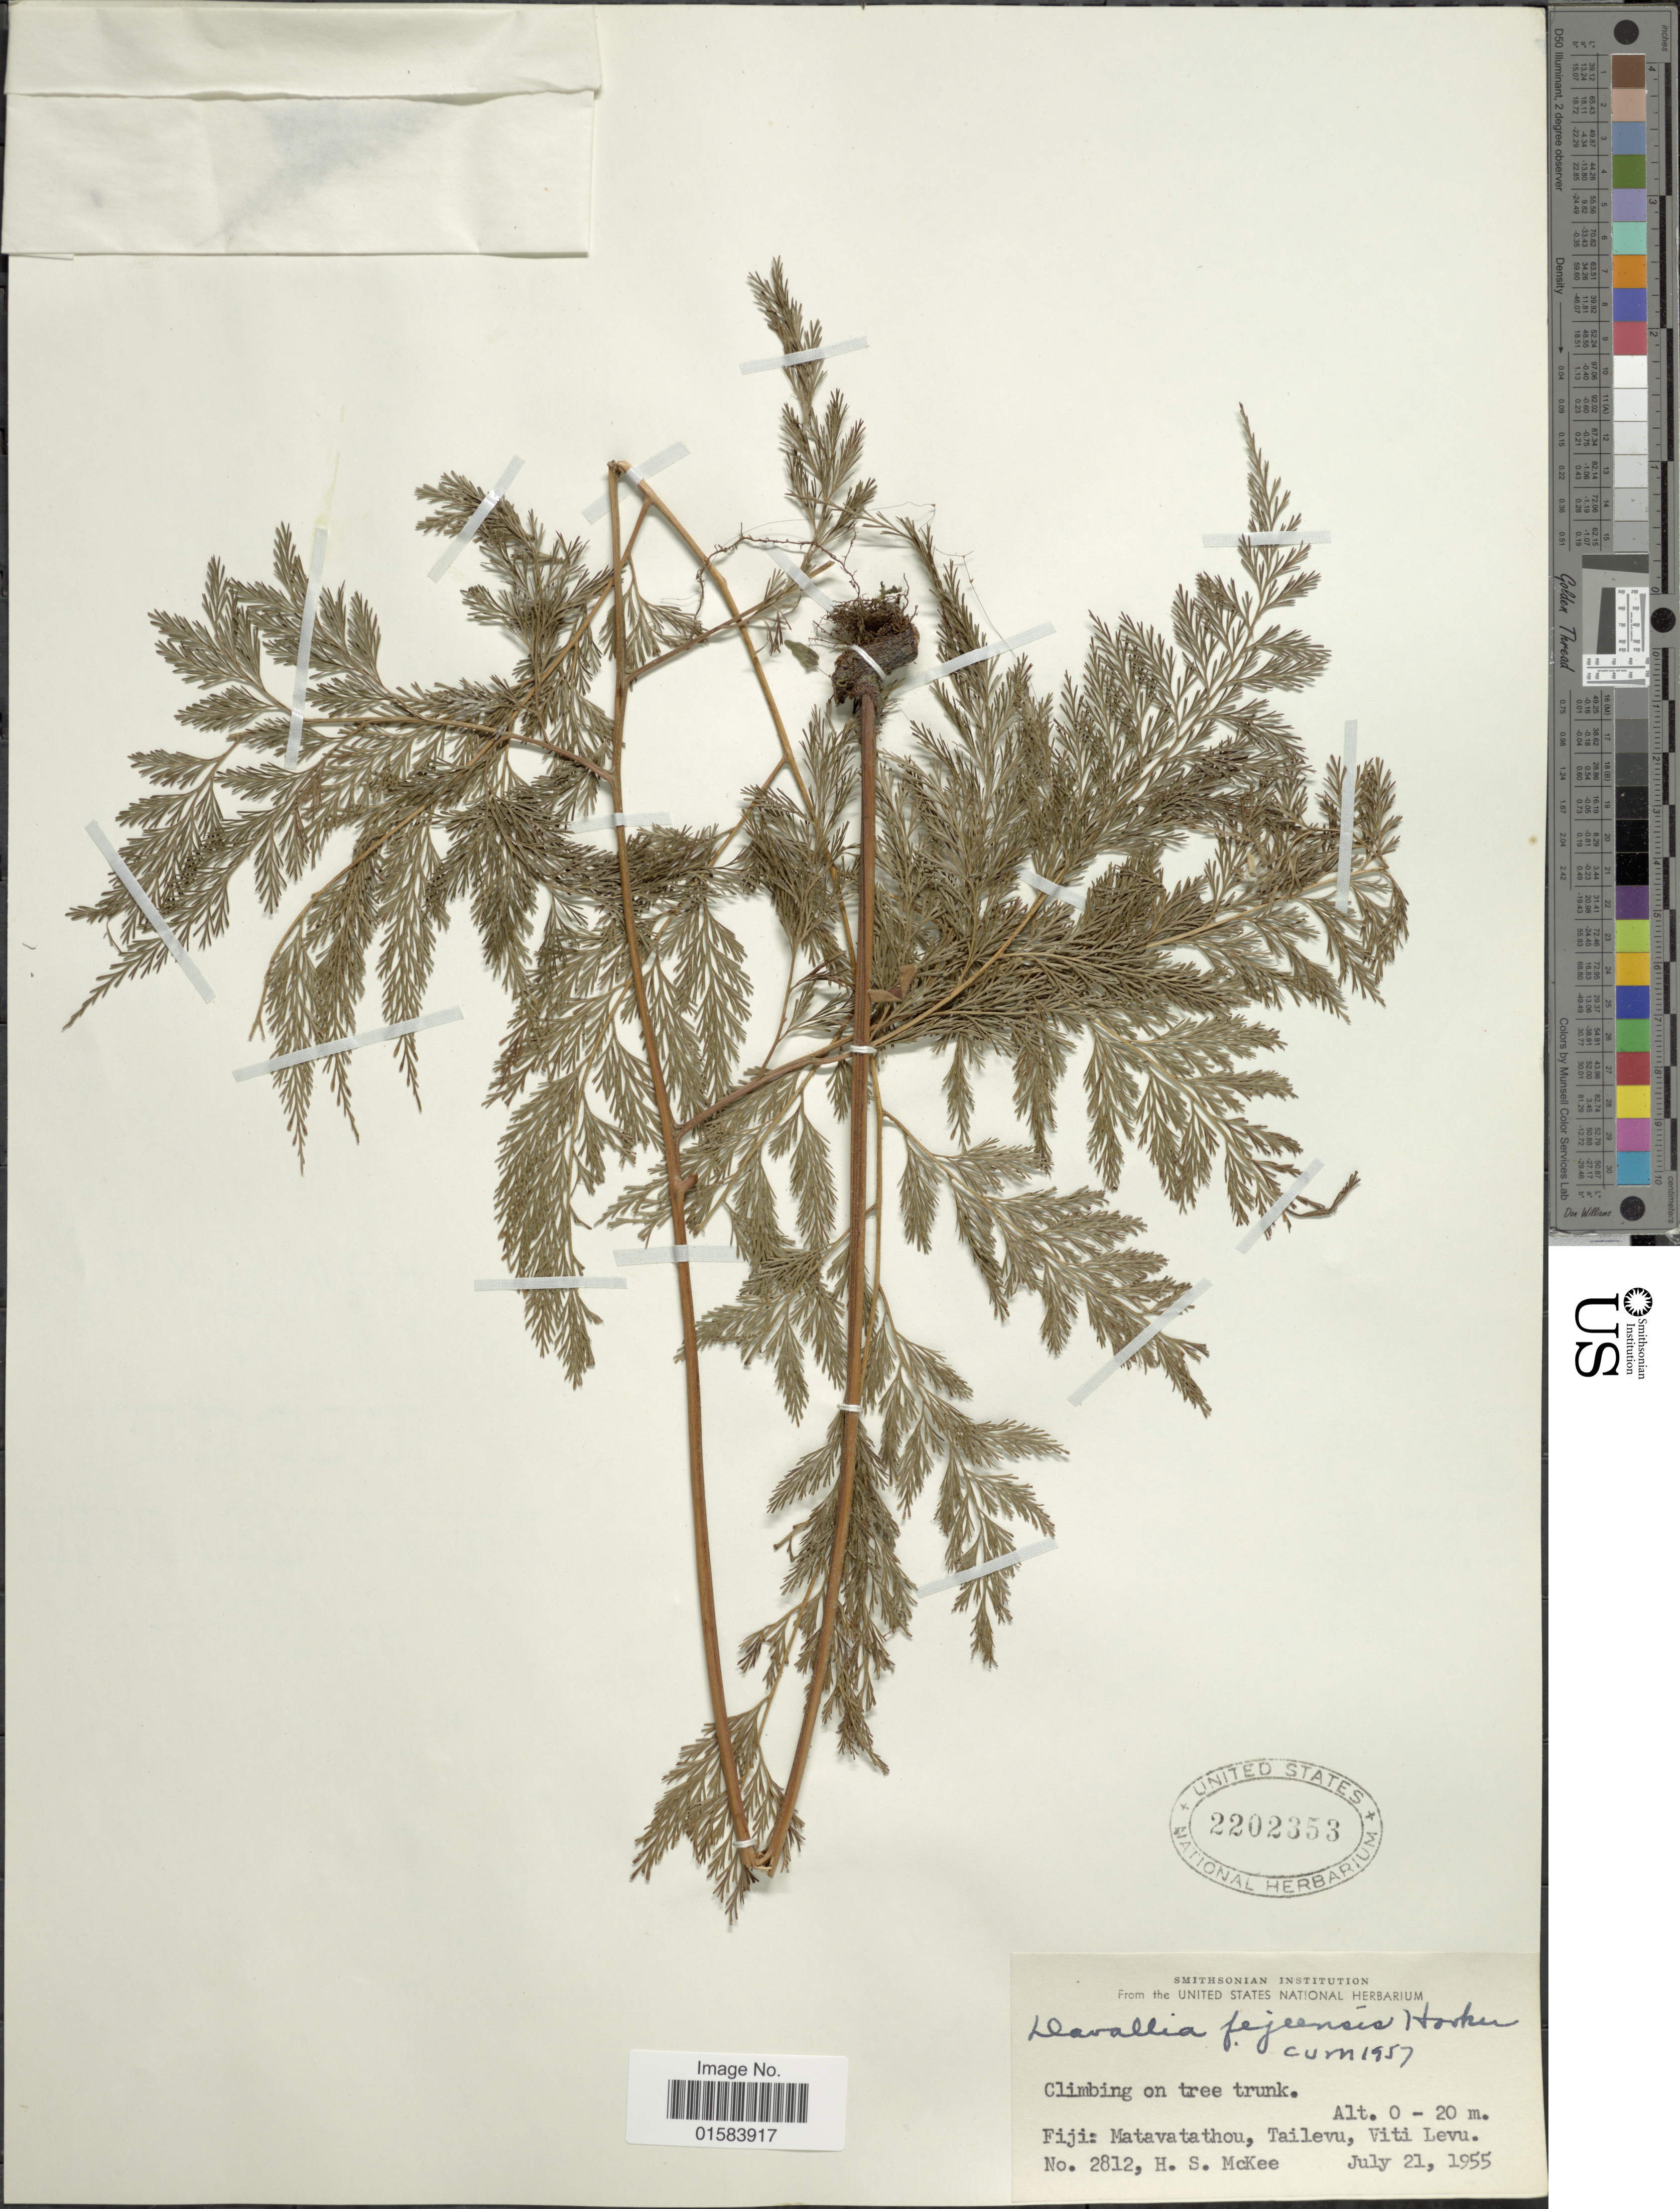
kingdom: Plantae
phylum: Tracheophyta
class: Polypodiopsida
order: Polypodiales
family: Davalliaceae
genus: Davallia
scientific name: Davallia solida var. fejeensis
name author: (Hook.) Noot.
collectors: H. S. McKee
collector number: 2812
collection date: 1955-07-21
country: Fiji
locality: Matavatathou, Tailevu, Viti Levu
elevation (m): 0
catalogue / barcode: US 2202353